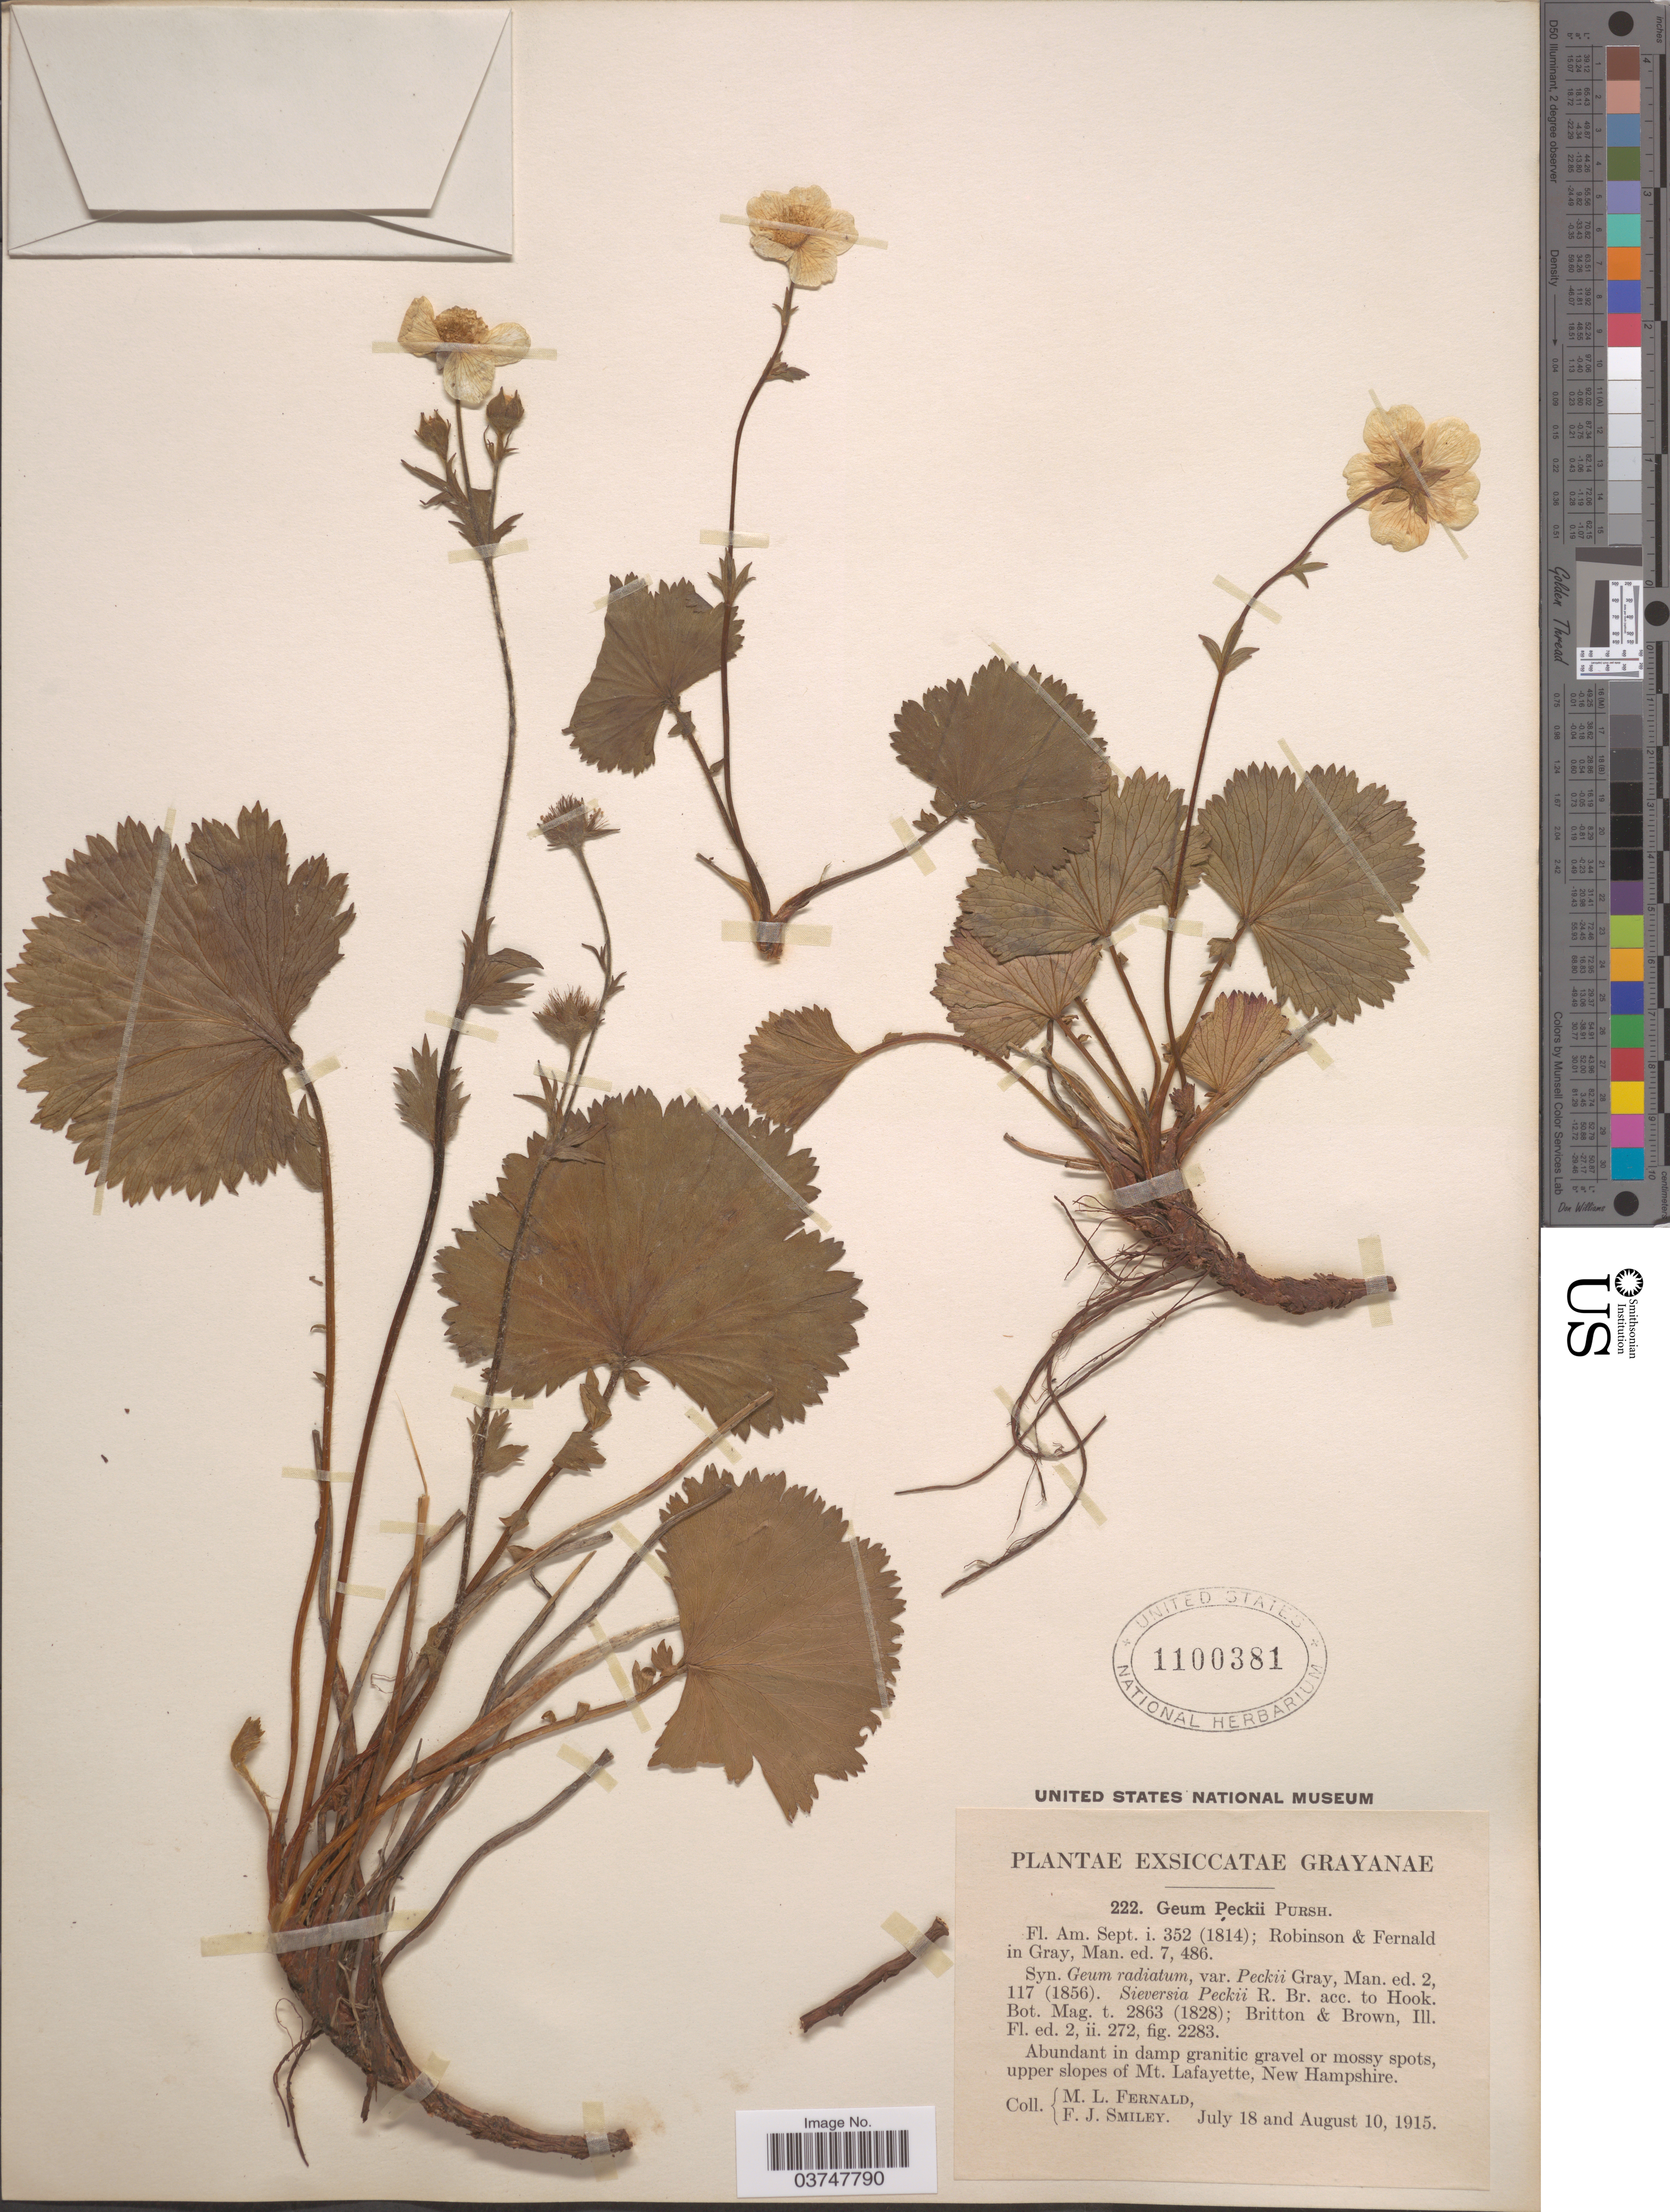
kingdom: Plantae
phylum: Tracheophyta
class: Magnoliopsida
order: Rosales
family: Rosaceae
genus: Geum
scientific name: Geum peckii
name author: Pursh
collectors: M. L. Fernald & F. Smiley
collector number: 222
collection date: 1915-07-18/1915-08-10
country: United States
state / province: New Hampshire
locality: Upper slopes of Mt. Lafayette.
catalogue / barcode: US 1100381